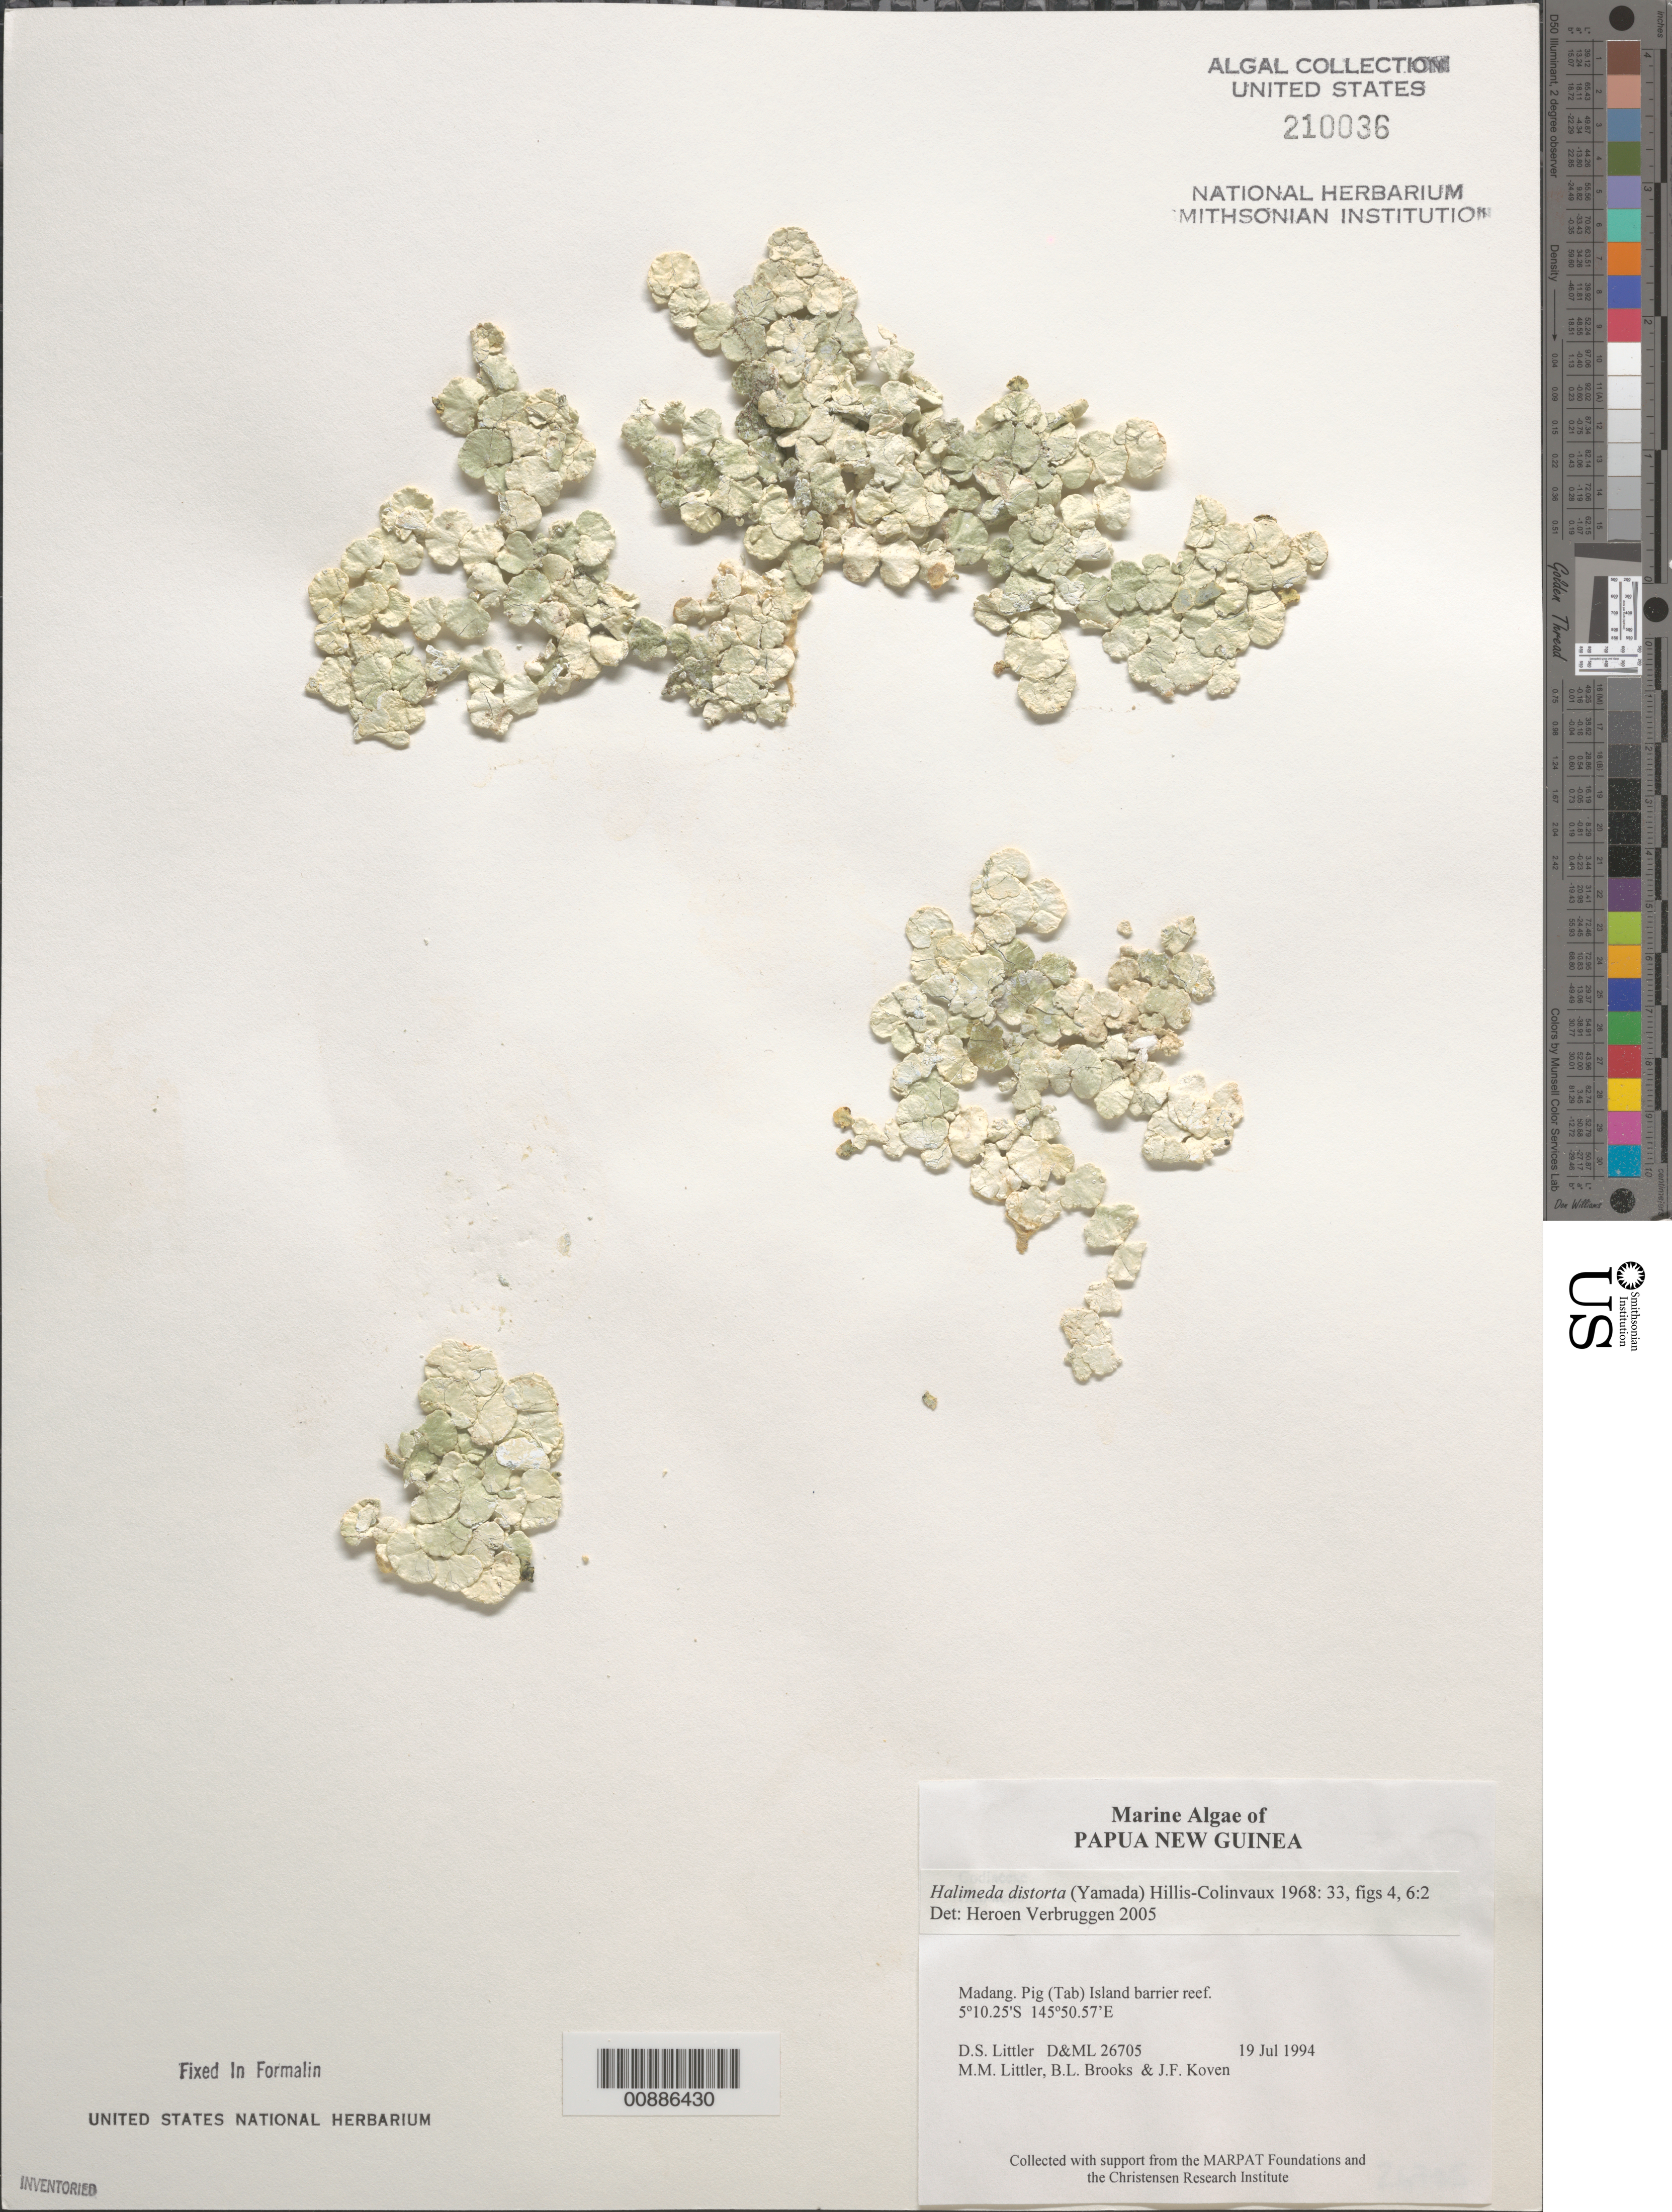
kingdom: Plantae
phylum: Chlorophyta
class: Ulvophyceae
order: Bryopsidales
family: Halimedaceae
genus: Halimeda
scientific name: Halimeda distorta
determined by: Verbruggen, H.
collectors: D. S. Littler, M. M. Littler, B. Brooks & J. Koven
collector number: D&ML 26705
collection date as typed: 19 Jul 1994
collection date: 1994-07-19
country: Papua New Guinea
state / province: Madang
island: Pig [Tab]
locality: Island barrier reef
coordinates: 5 10.25'S, 145 50.57'E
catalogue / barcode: US 210036